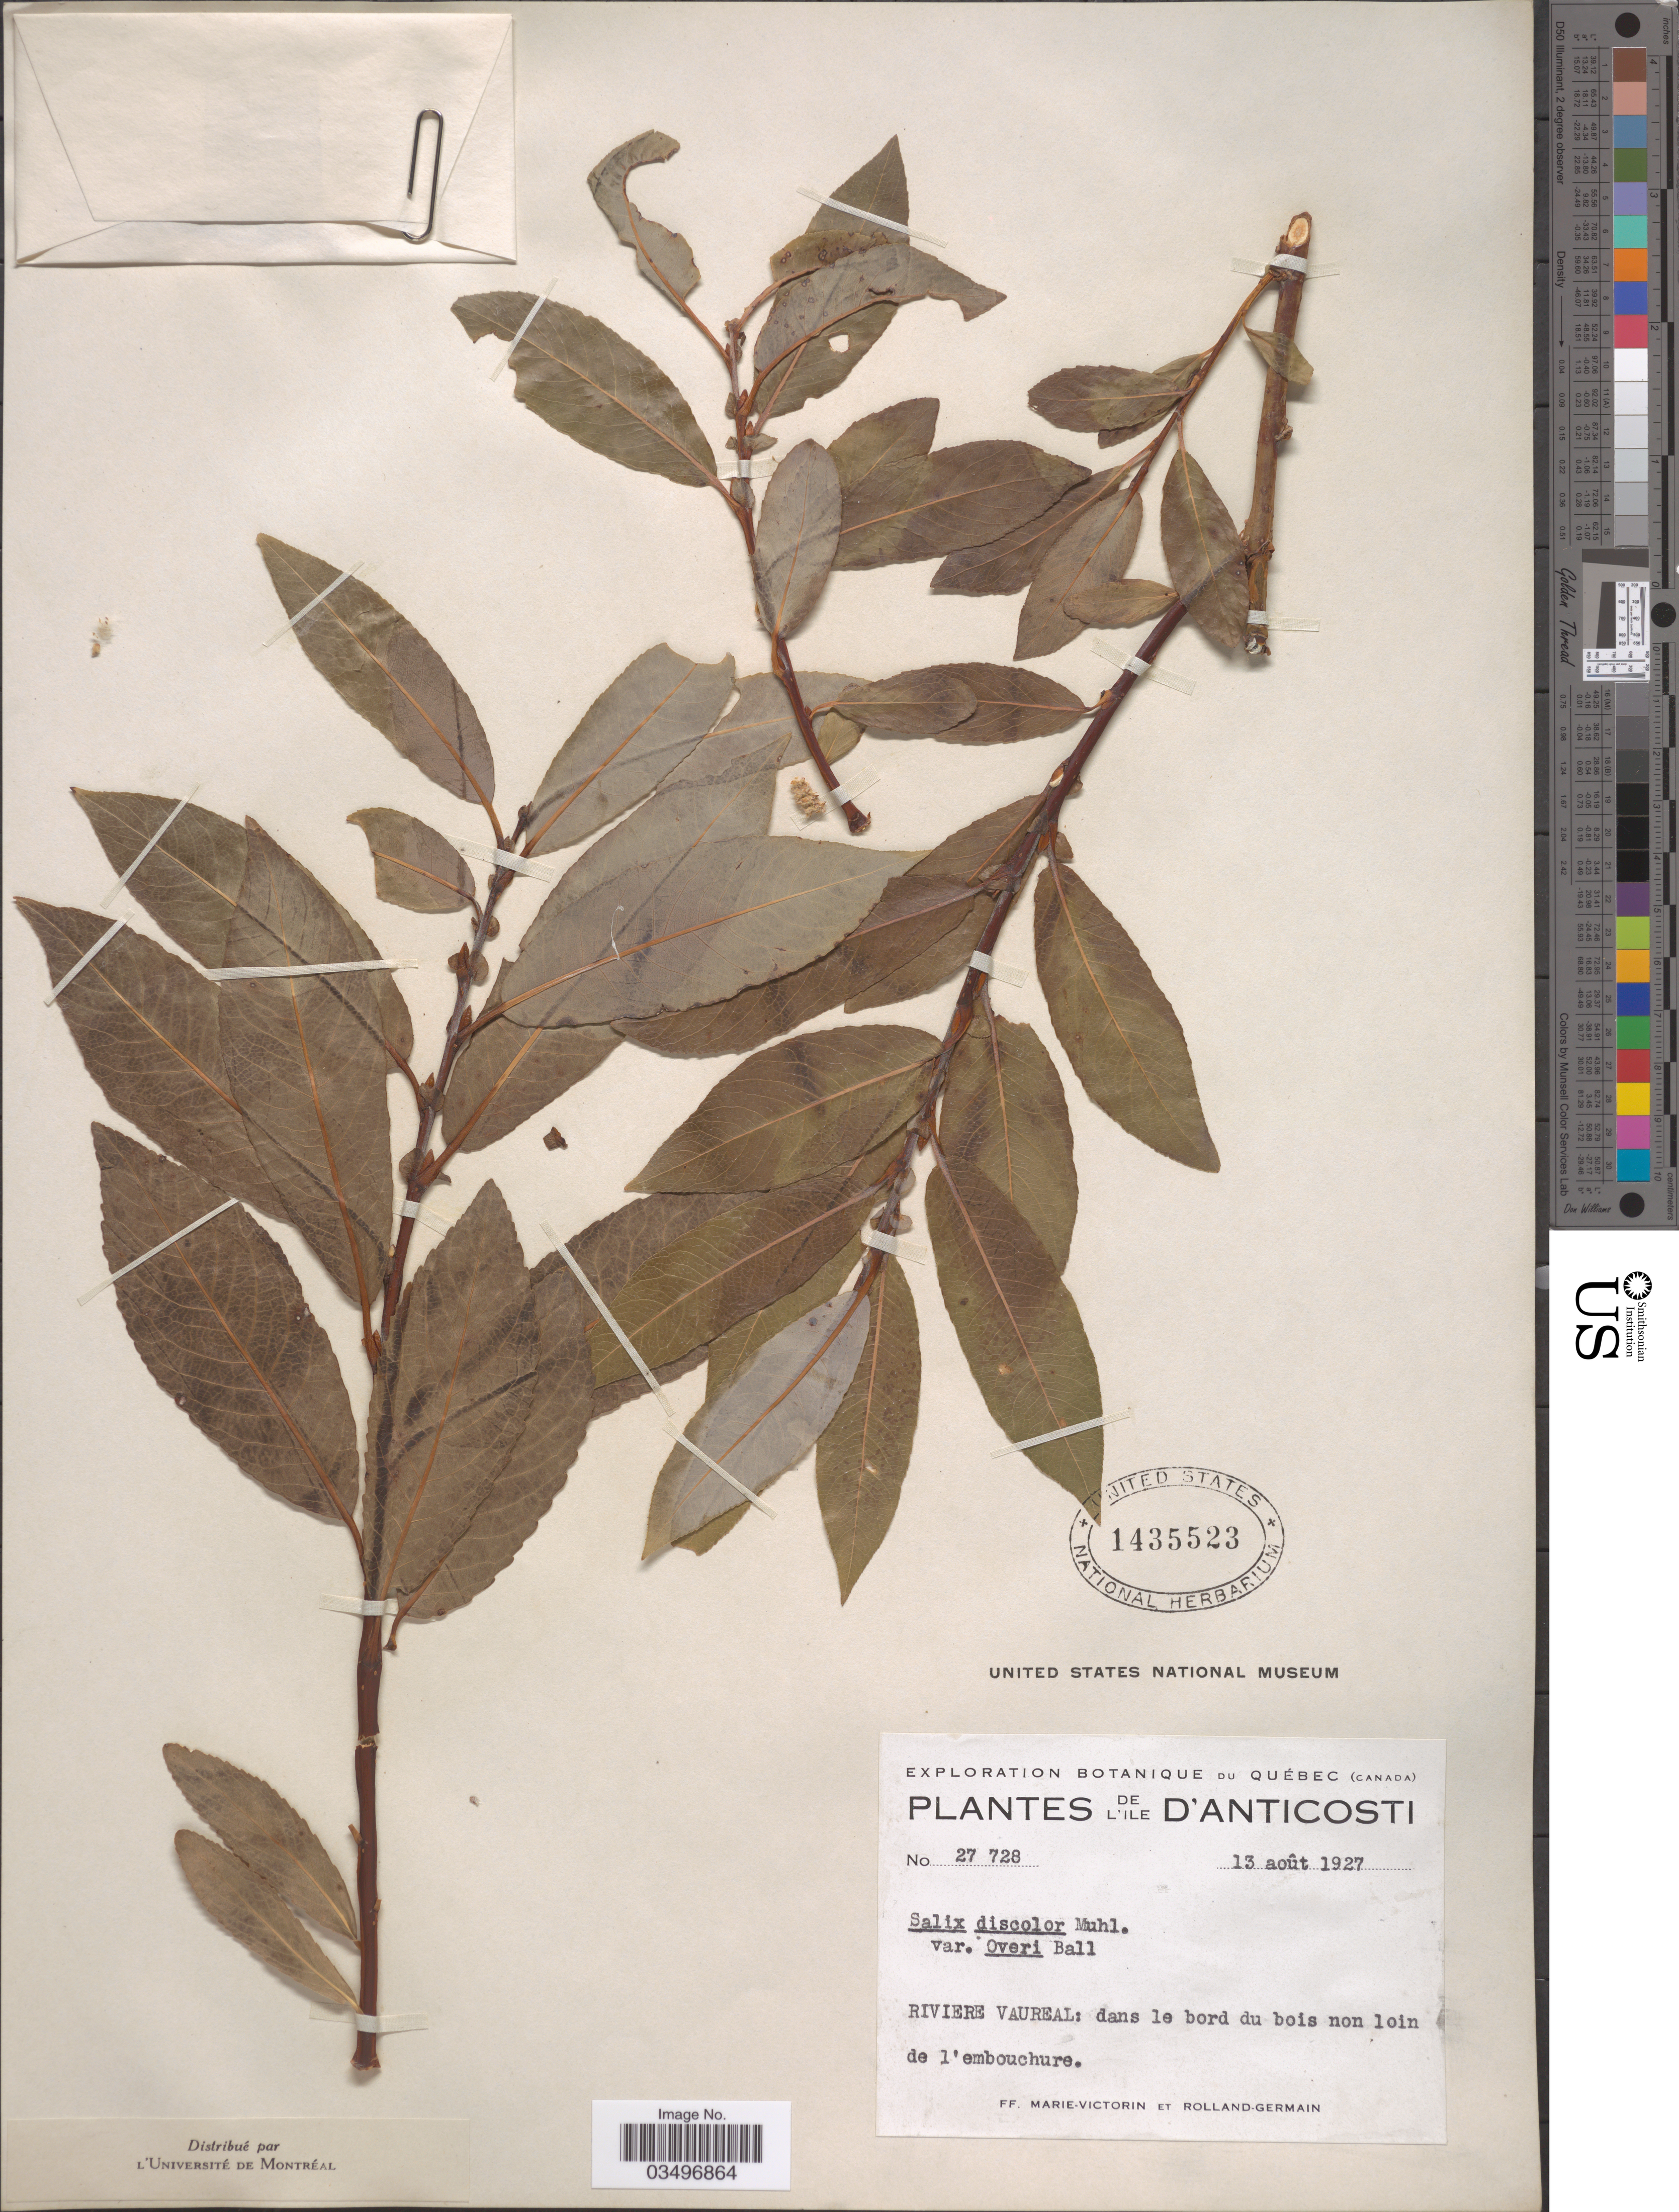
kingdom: Plantae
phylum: Tracheophyta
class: Magnoliopsida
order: Malpighiales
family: Salicaceae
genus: Salix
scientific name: Salix discolor var. overi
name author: C.R. Ball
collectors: F. Marie-Victorin & Rolland-Germain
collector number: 27728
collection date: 1927-08-13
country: Canada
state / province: Quebec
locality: Ile d'Anticosti. Riviere Vaureal.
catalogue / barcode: US 1435523